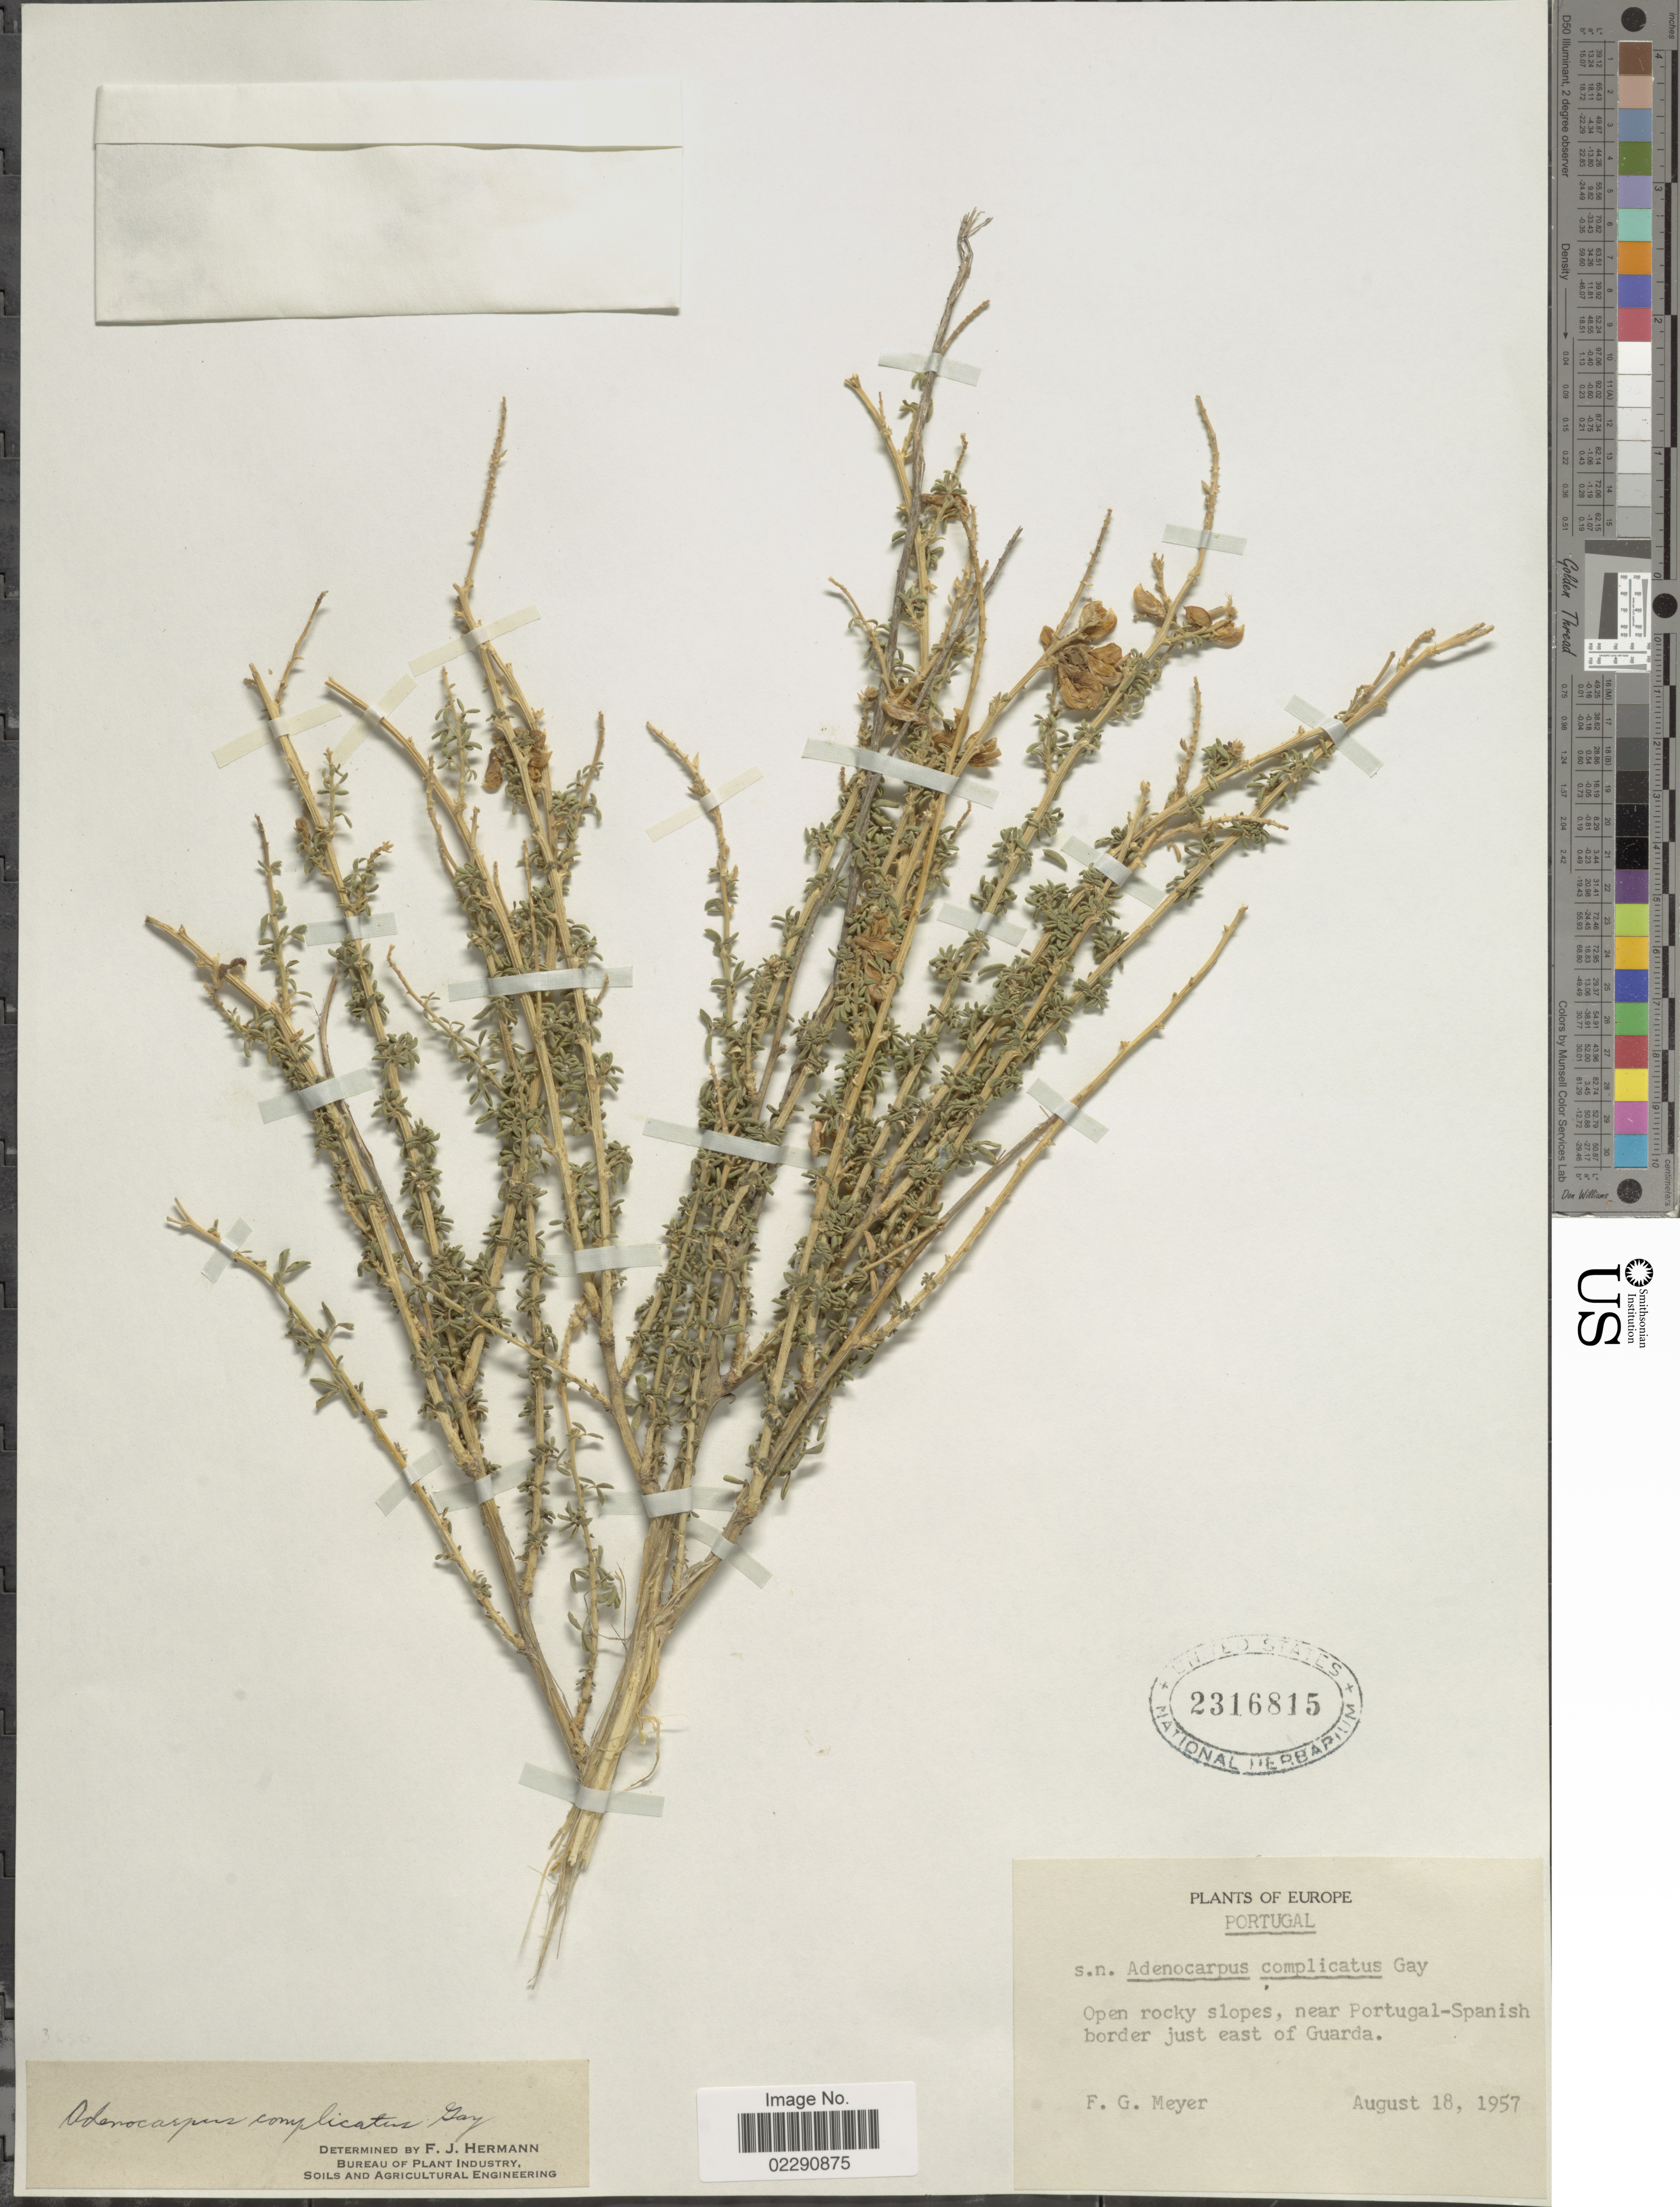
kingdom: Plantae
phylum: Tracheophyta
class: Magnoliopsida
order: Fabales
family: Fabaceae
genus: Adenocarpus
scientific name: Adenocarpus complicatus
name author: J. Gay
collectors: F. G. Meyer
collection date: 1957-08-18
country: Portugal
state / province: Guarda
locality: Europe, near Portugal-Spanish border just east of Guarda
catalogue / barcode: US 2316815